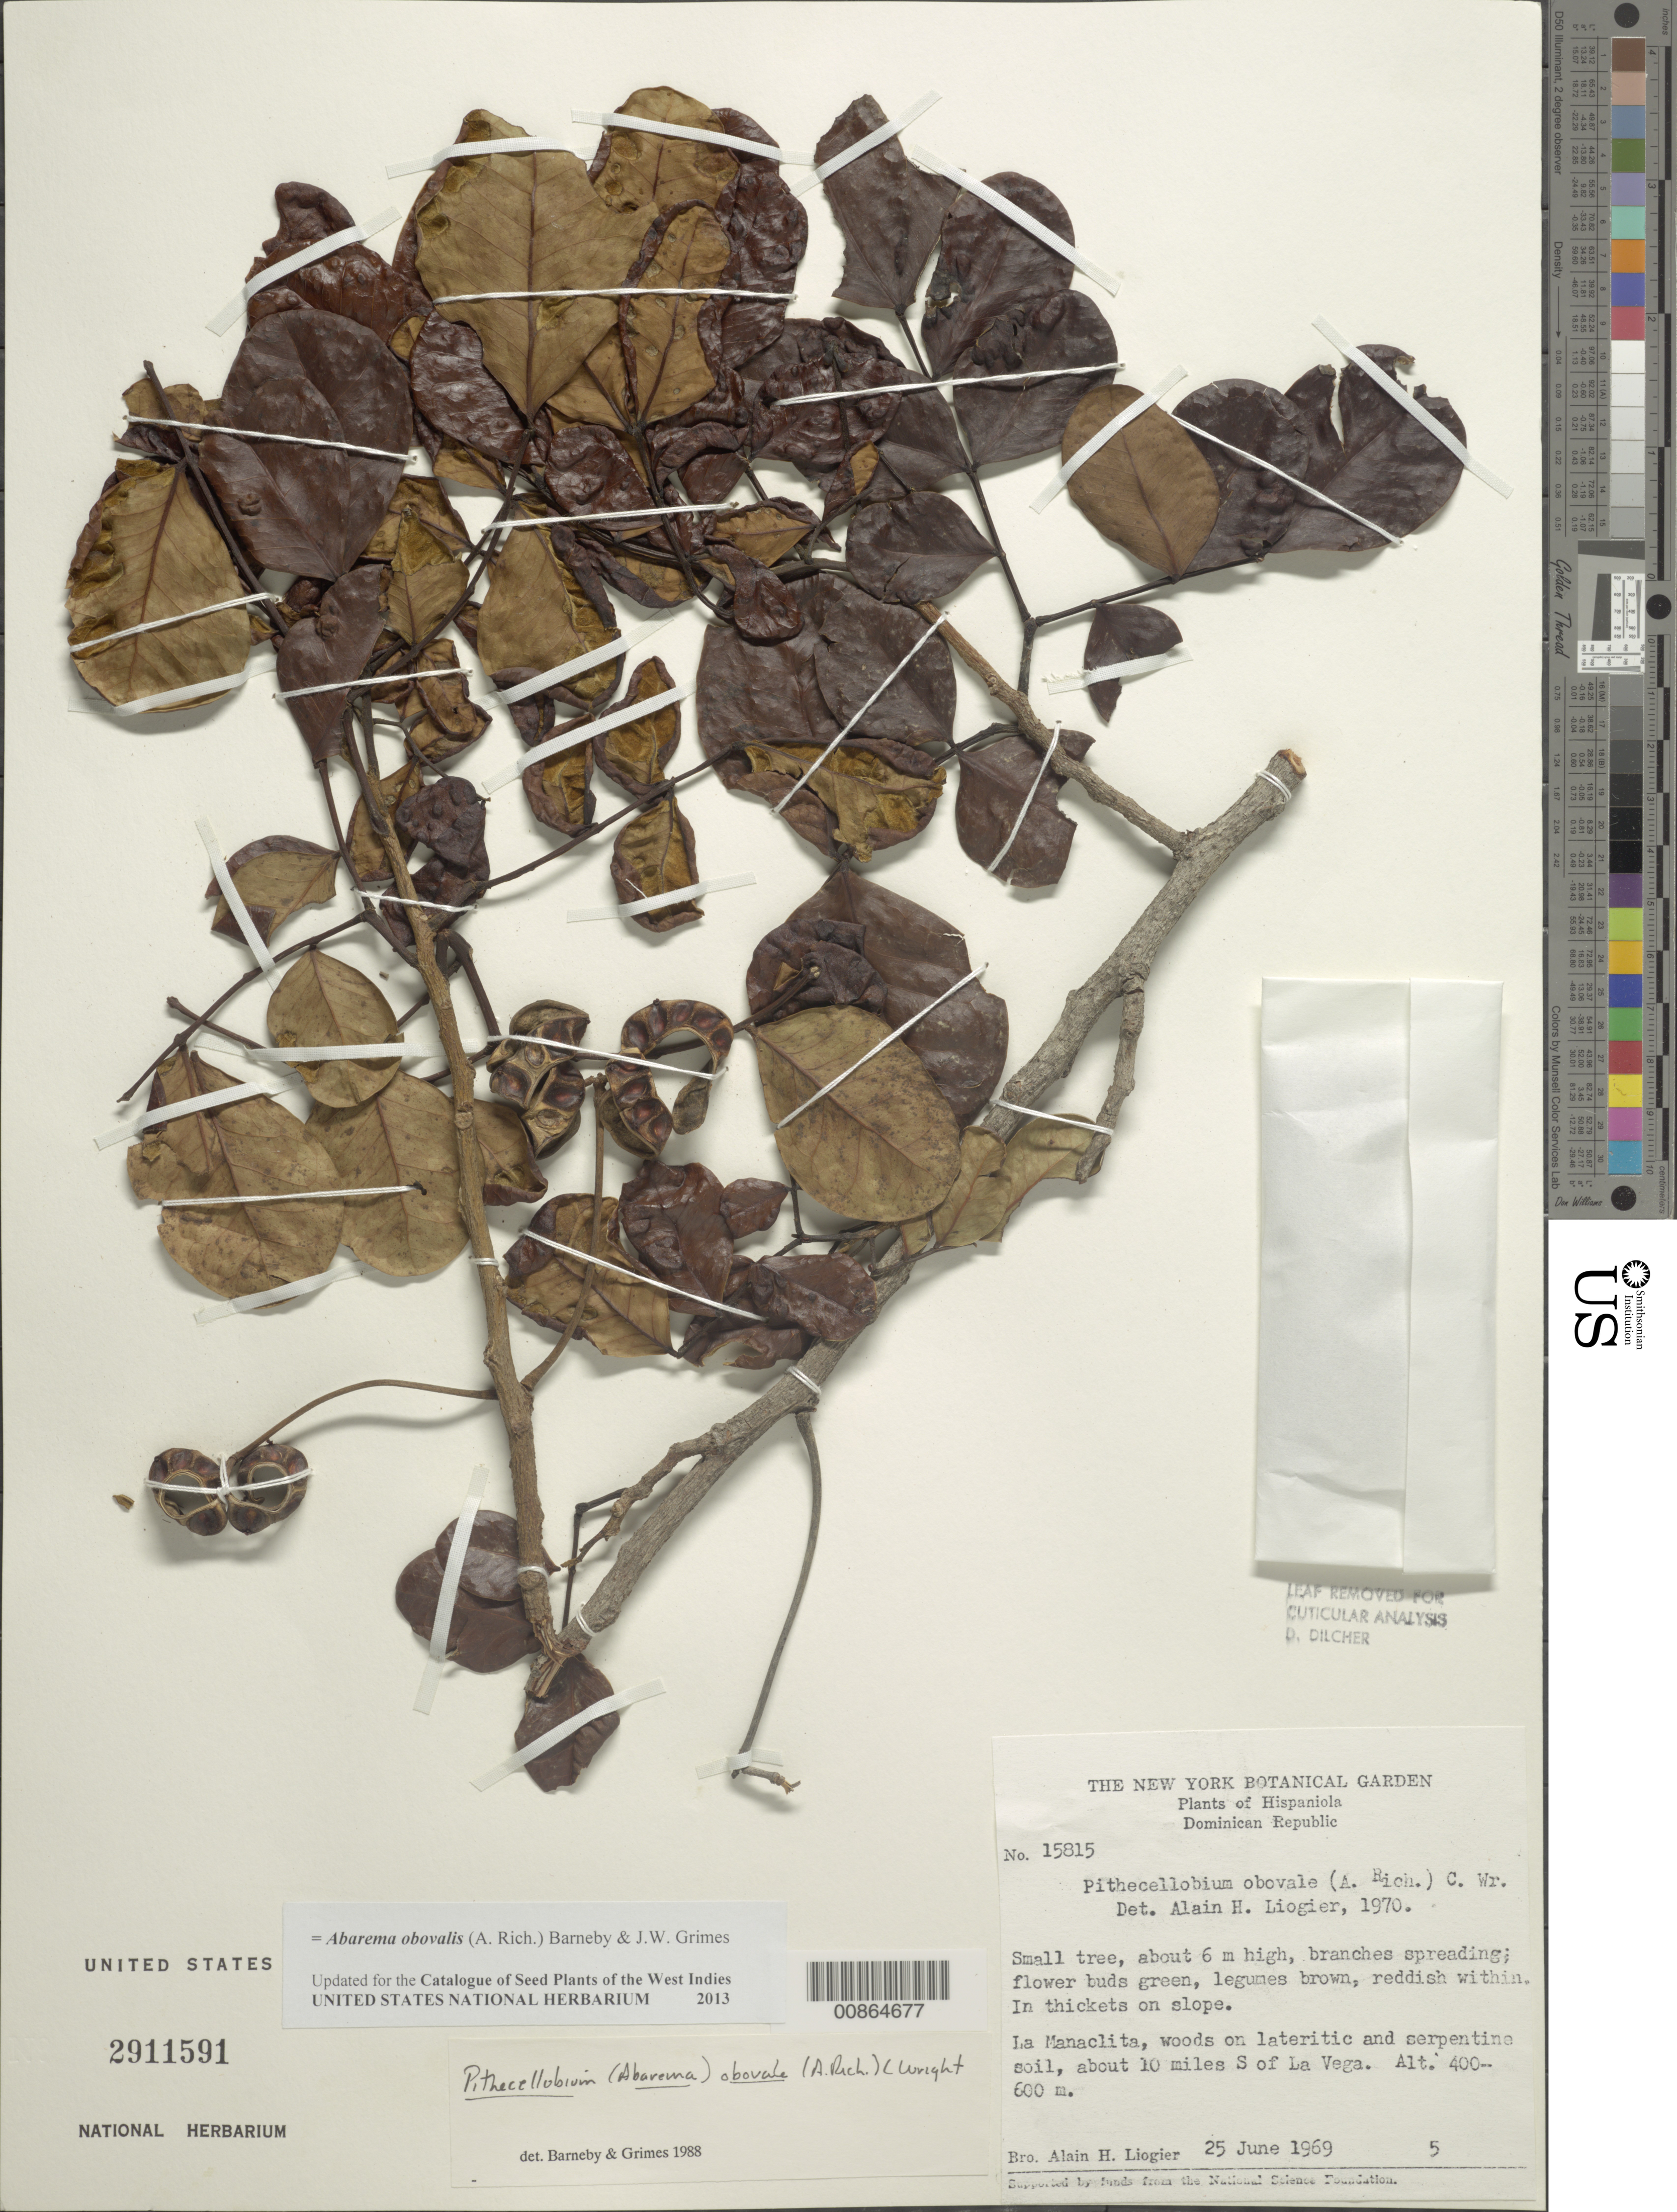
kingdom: Plantae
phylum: Tracheophyta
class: Magnoliopsida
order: Fabales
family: Fabaceae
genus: Jupunba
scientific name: Jupunba obovalis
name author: (A. Rich.) Britton & Rose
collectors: A. H. Liogier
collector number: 15815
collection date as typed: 25 Jun 1969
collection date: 1969-06-25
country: Dominican Republic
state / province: La Vega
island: Hispaniola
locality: La Manaclita, about 10 miles S of La Vega.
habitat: In thickets on slope. Woods on lateritic and serpentine soil.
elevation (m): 400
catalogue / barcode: US 2911591